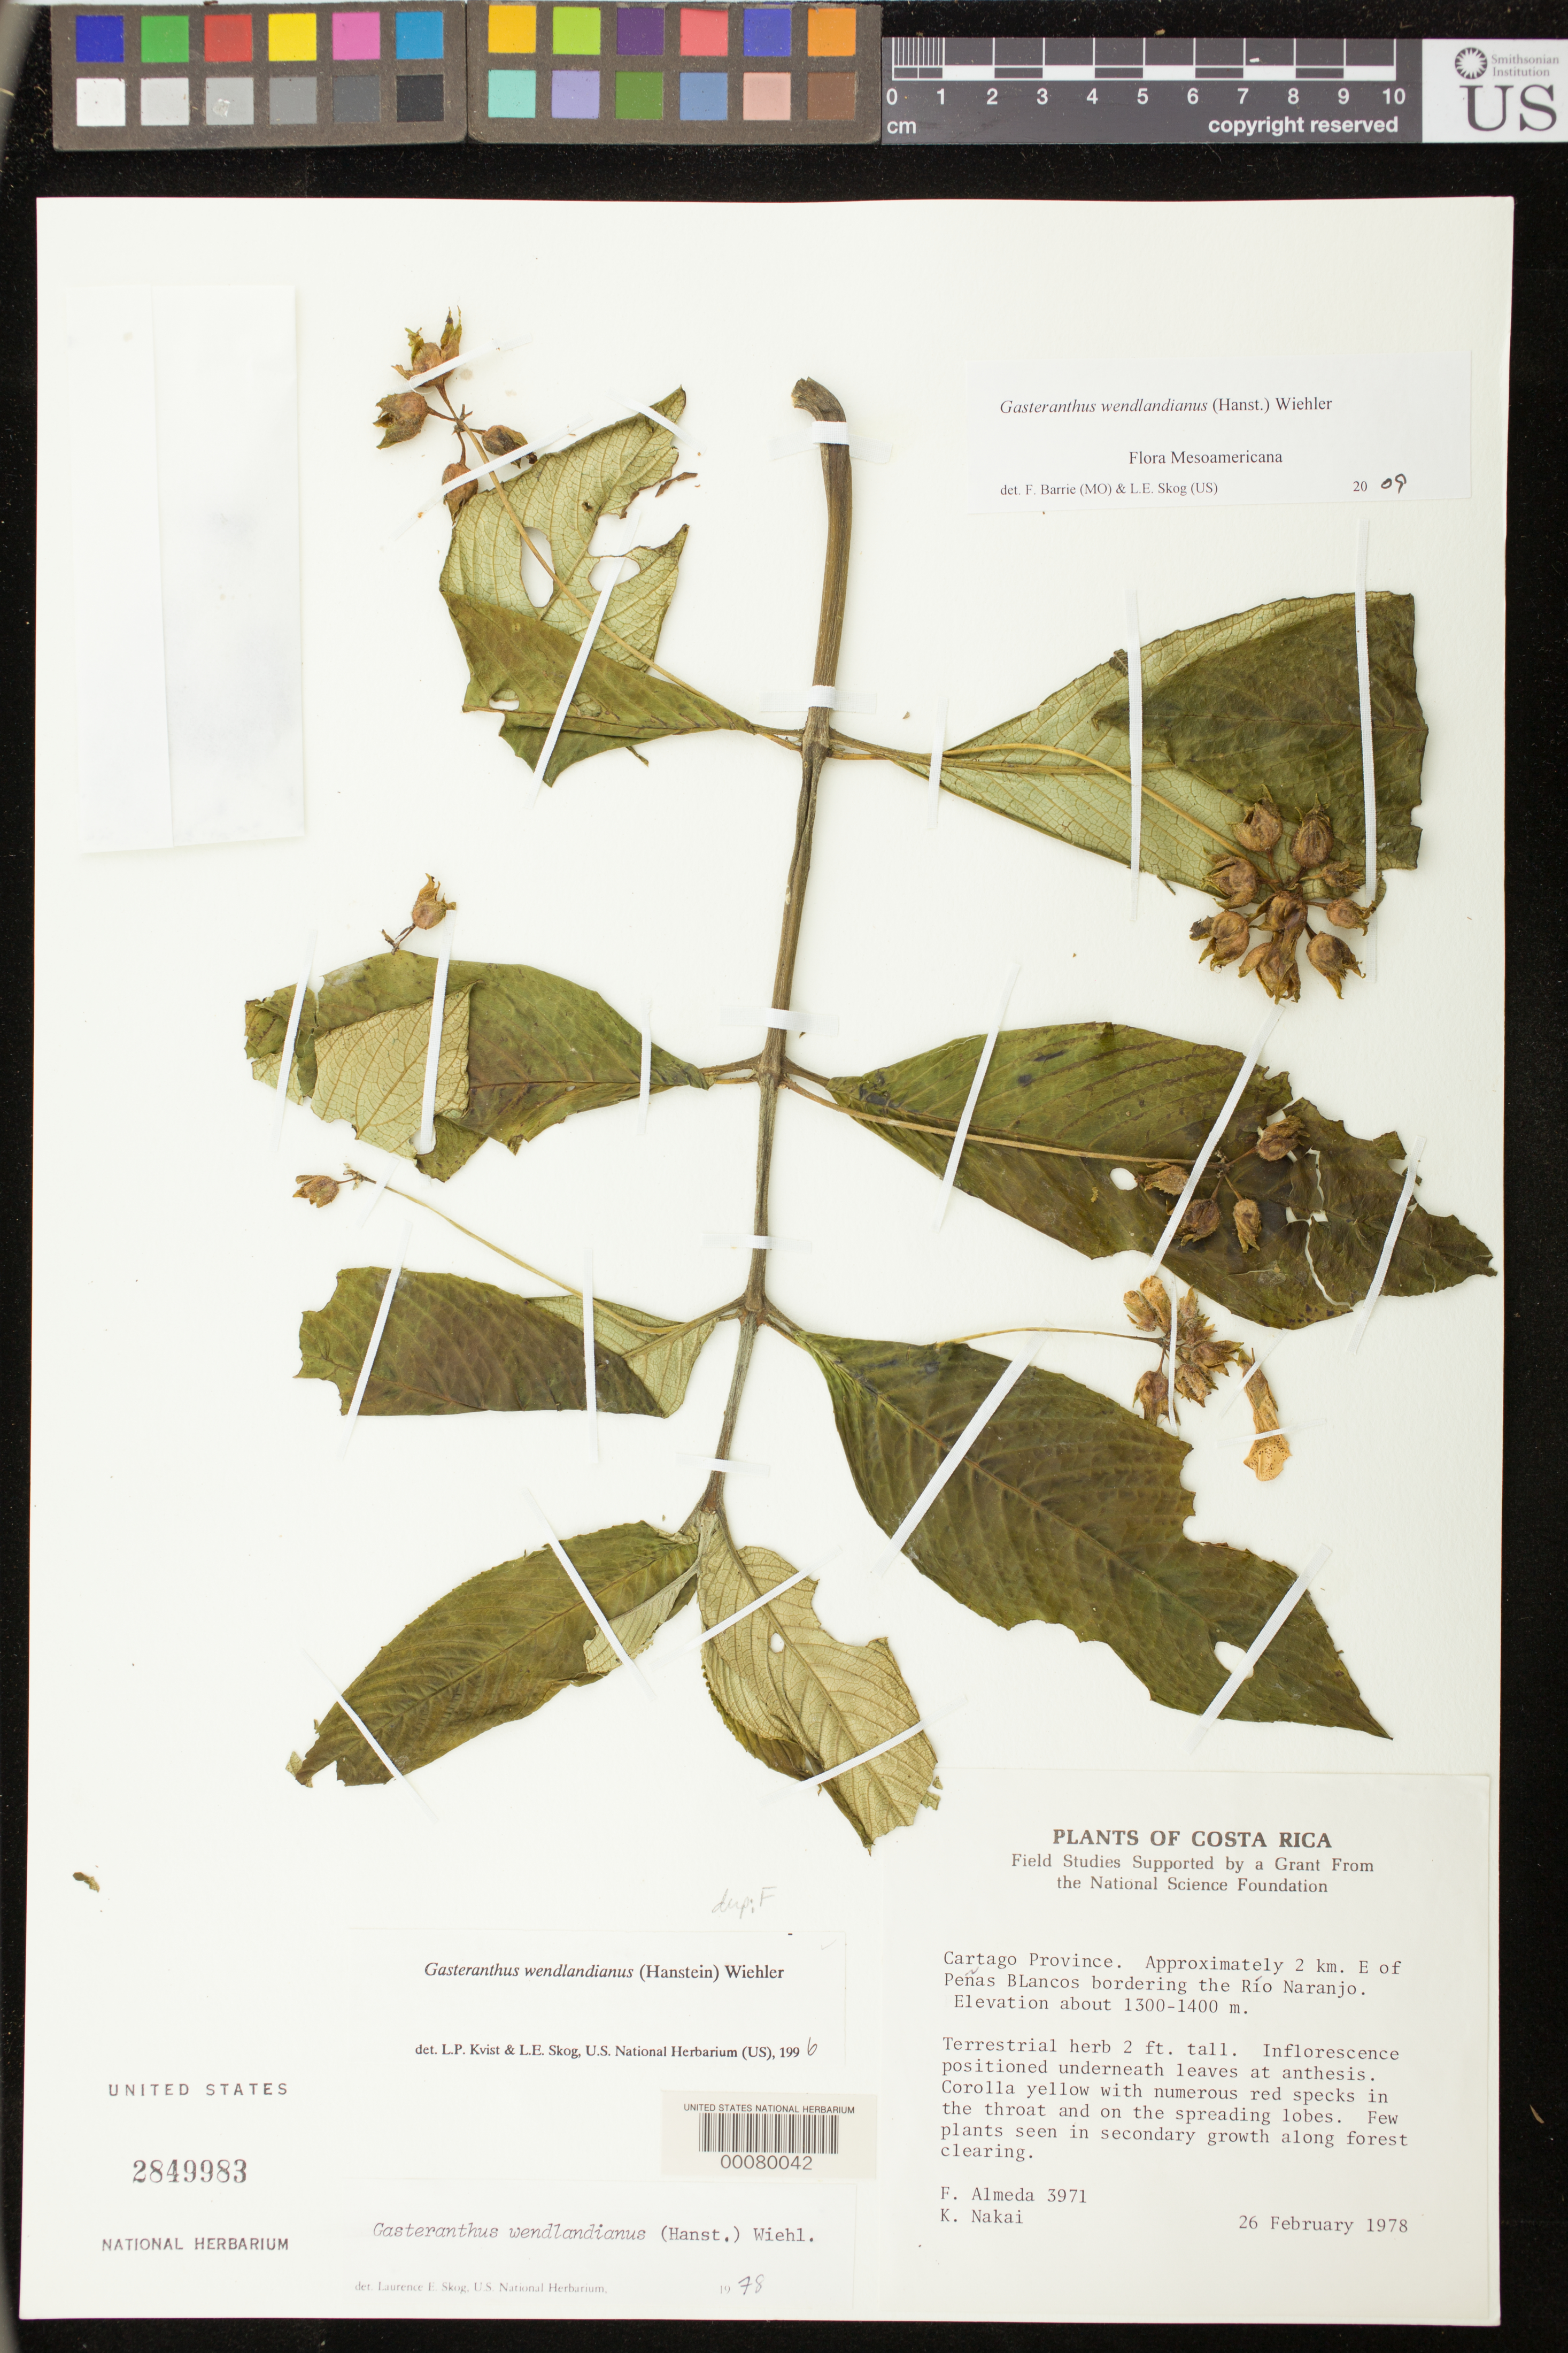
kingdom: Plantae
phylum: Tracheophyta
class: Magnoliopsida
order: Lamiales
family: Gesneriaceae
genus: Gasteranthus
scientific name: Gasteranthus wendlandianus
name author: (Hanst.) Wiehler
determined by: Skog, Laurence E.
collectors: F. Almeda & K. M. Nakai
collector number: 3971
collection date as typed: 26 Feb 1978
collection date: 1978-02-26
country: Costa Rica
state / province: Cartago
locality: Approximately 2 km E of Peñas Blancos bordering the Río Naranjo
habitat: Few plants seen in secondary growth along forest clearing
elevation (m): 1300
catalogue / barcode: US 2849983